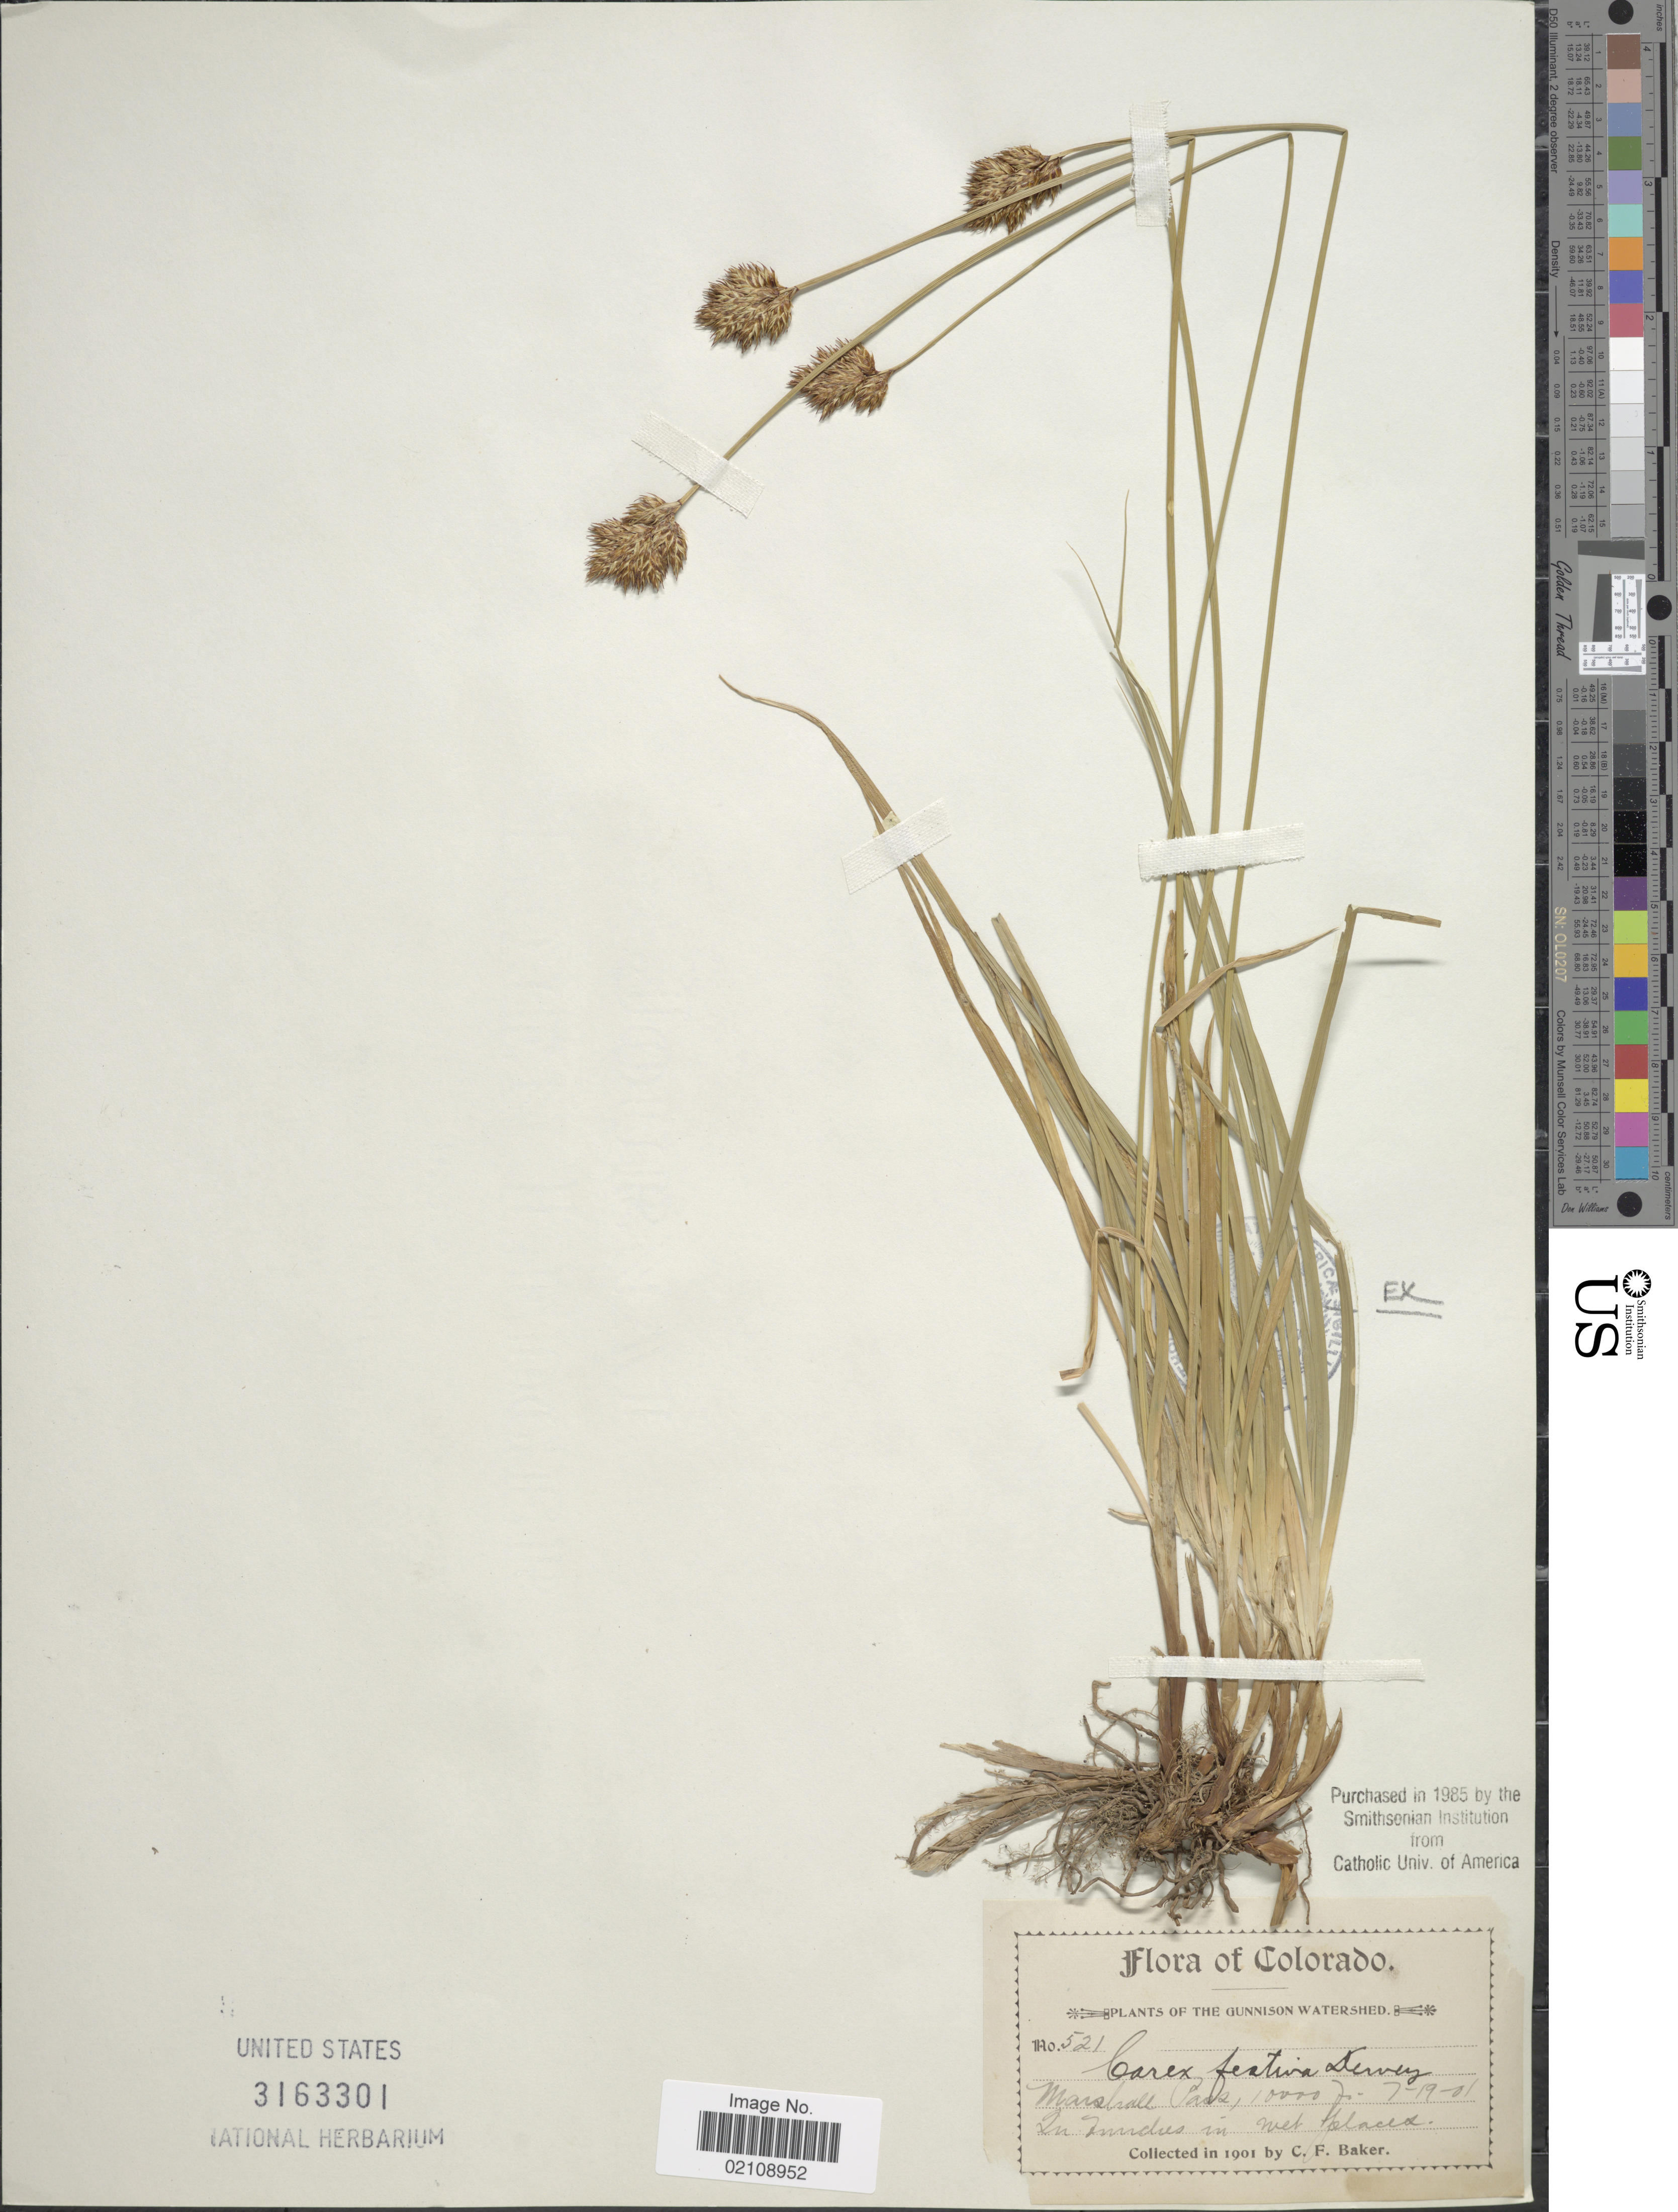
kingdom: Plantae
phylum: Tracheophyta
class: Liliopsida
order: Poales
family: Cyperaceae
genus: Carex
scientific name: Carex ebenea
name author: Rydb.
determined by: Strong, Mark T., (BOT), Smithsonian Institution - National Museum of Natural History (UNITED STATES)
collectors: C. F. Baker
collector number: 521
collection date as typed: Transcribed d/m/y: 19/7/1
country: United States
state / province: Colorado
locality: The Gunnison Watershed, Marshall Pass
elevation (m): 3048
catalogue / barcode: US 3163301